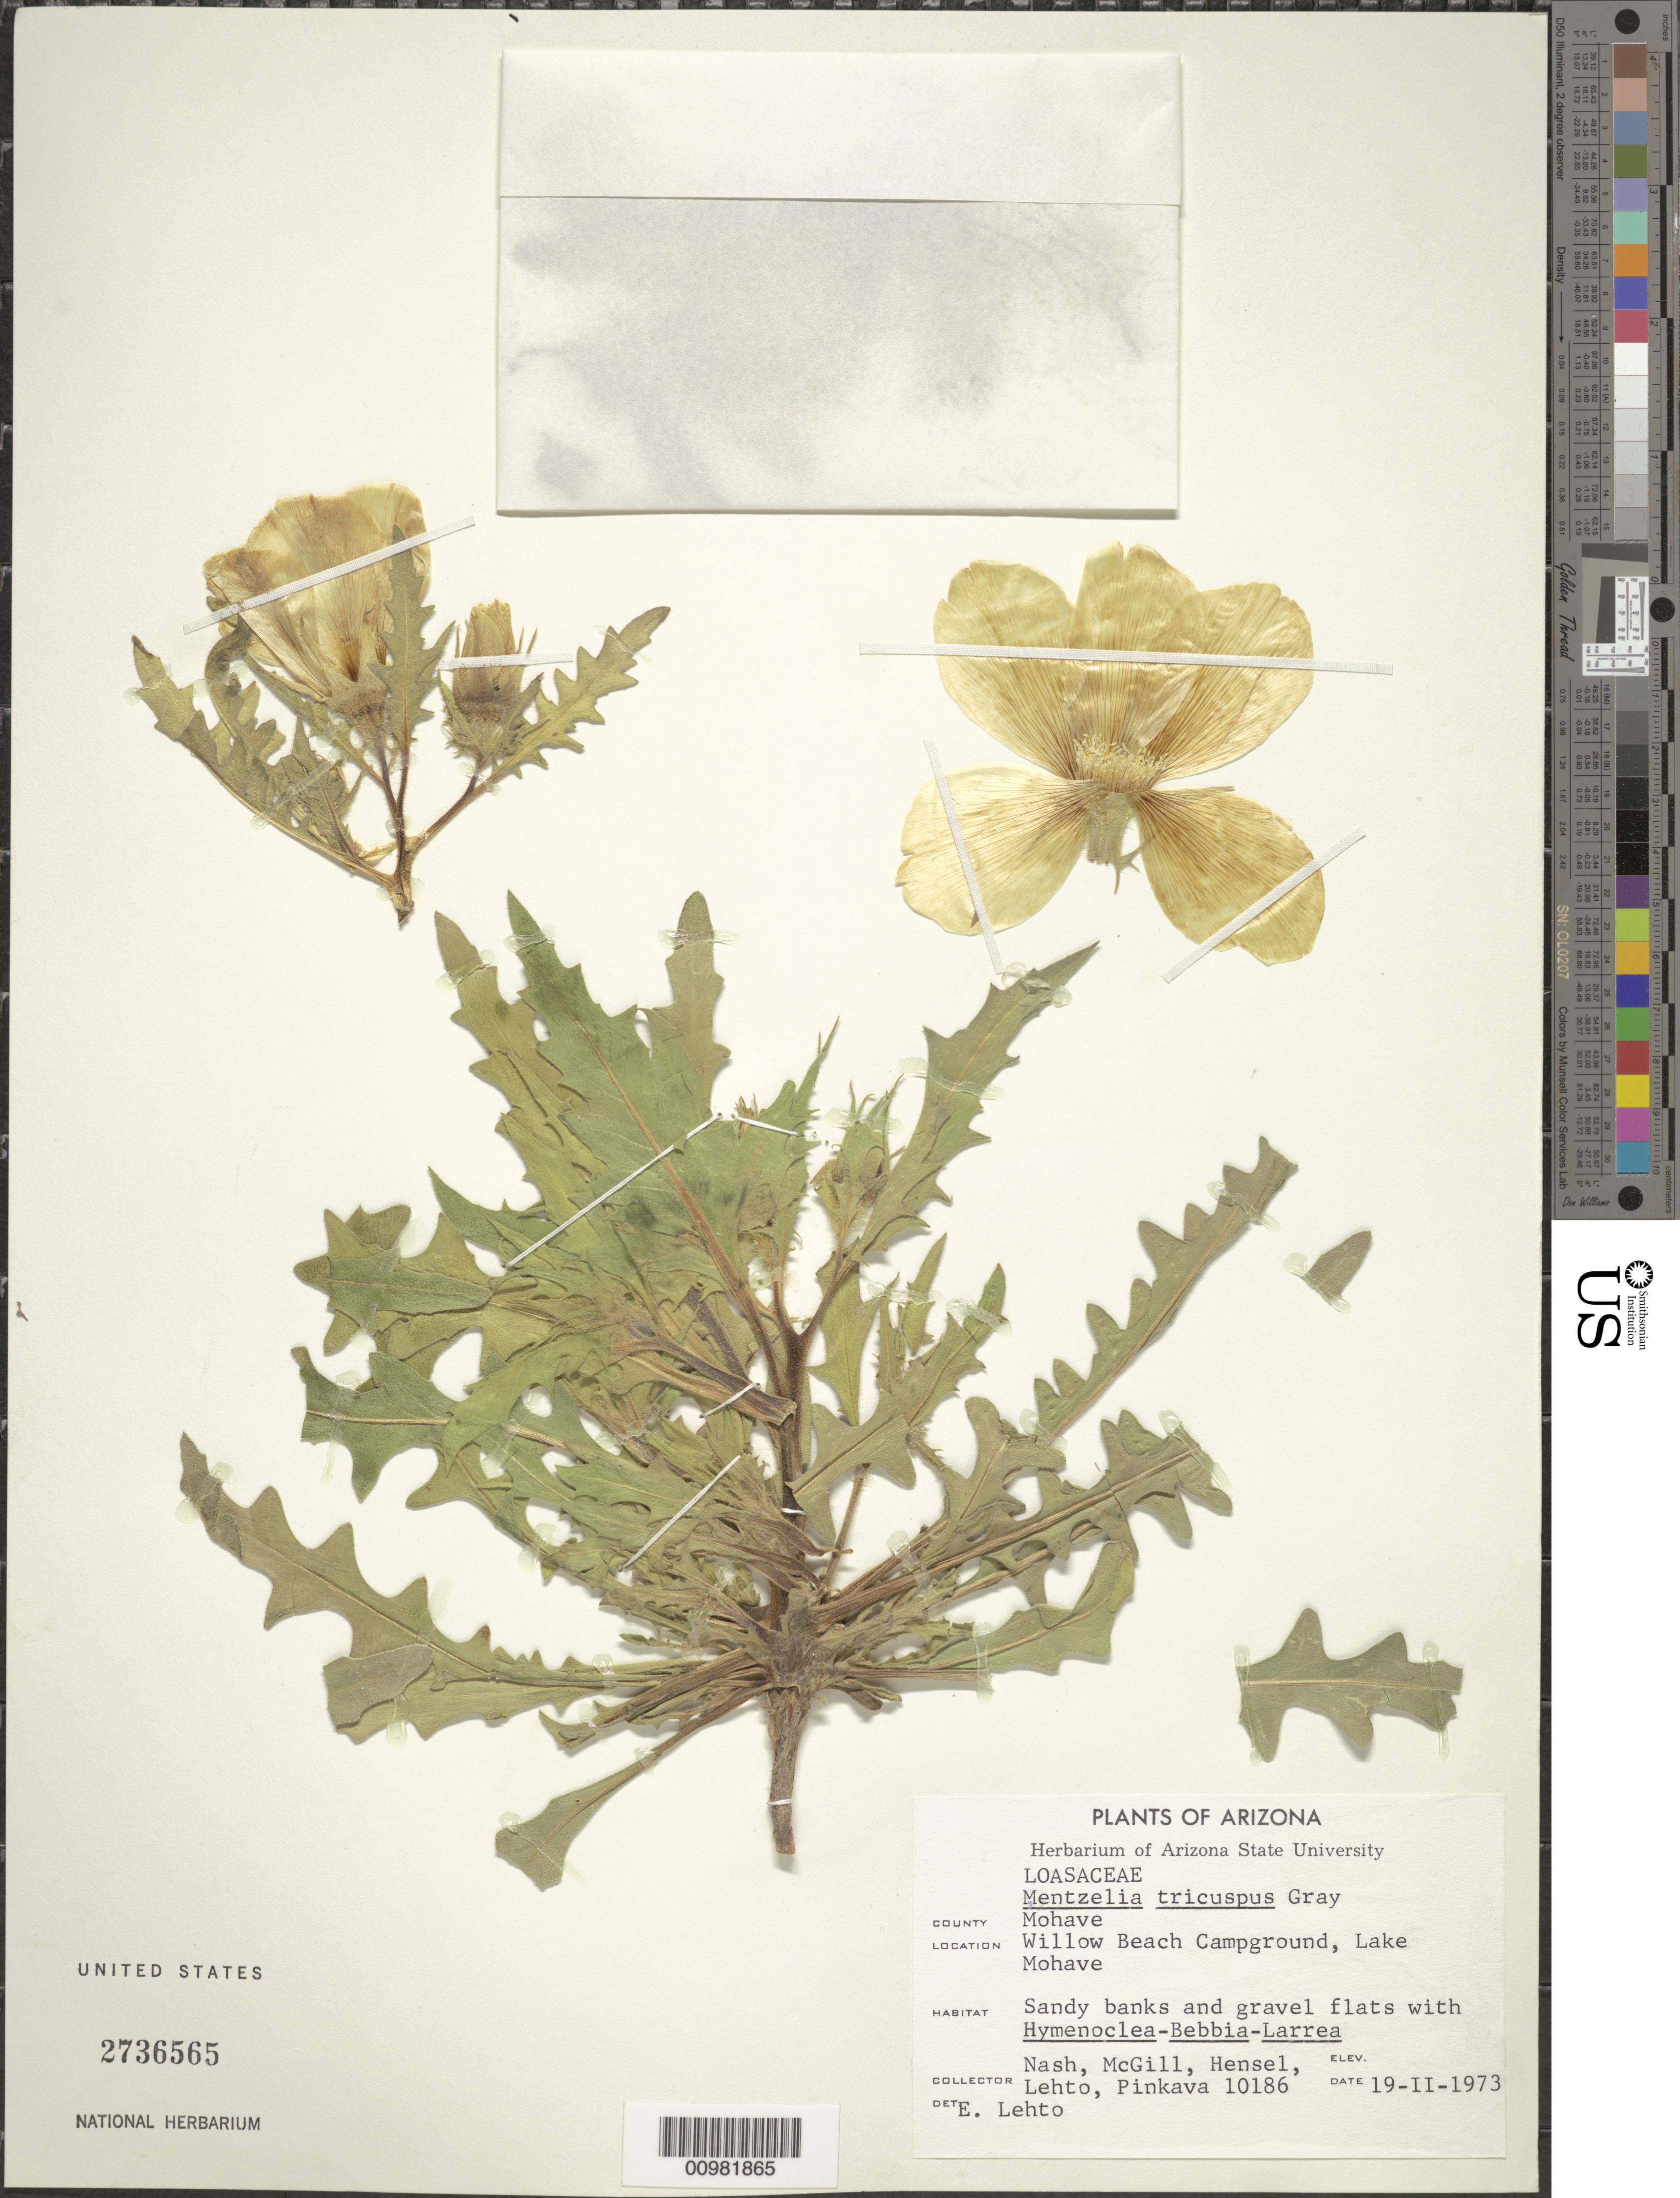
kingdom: Plantae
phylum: Tracheophyta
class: Magnoliopsida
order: Cornales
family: Loasaceae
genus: Mentzelia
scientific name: Mentzelia tricuspis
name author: A. Gray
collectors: G. V. Nash, L. McGill, -. Hensel, E. Lehto & D. Pinkava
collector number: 10186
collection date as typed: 19 Feb 1973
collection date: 1973-02-19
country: United States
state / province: Arizona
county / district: Mohave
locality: Lake Mohave, Willow Beach Campground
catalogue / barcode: US 2736565